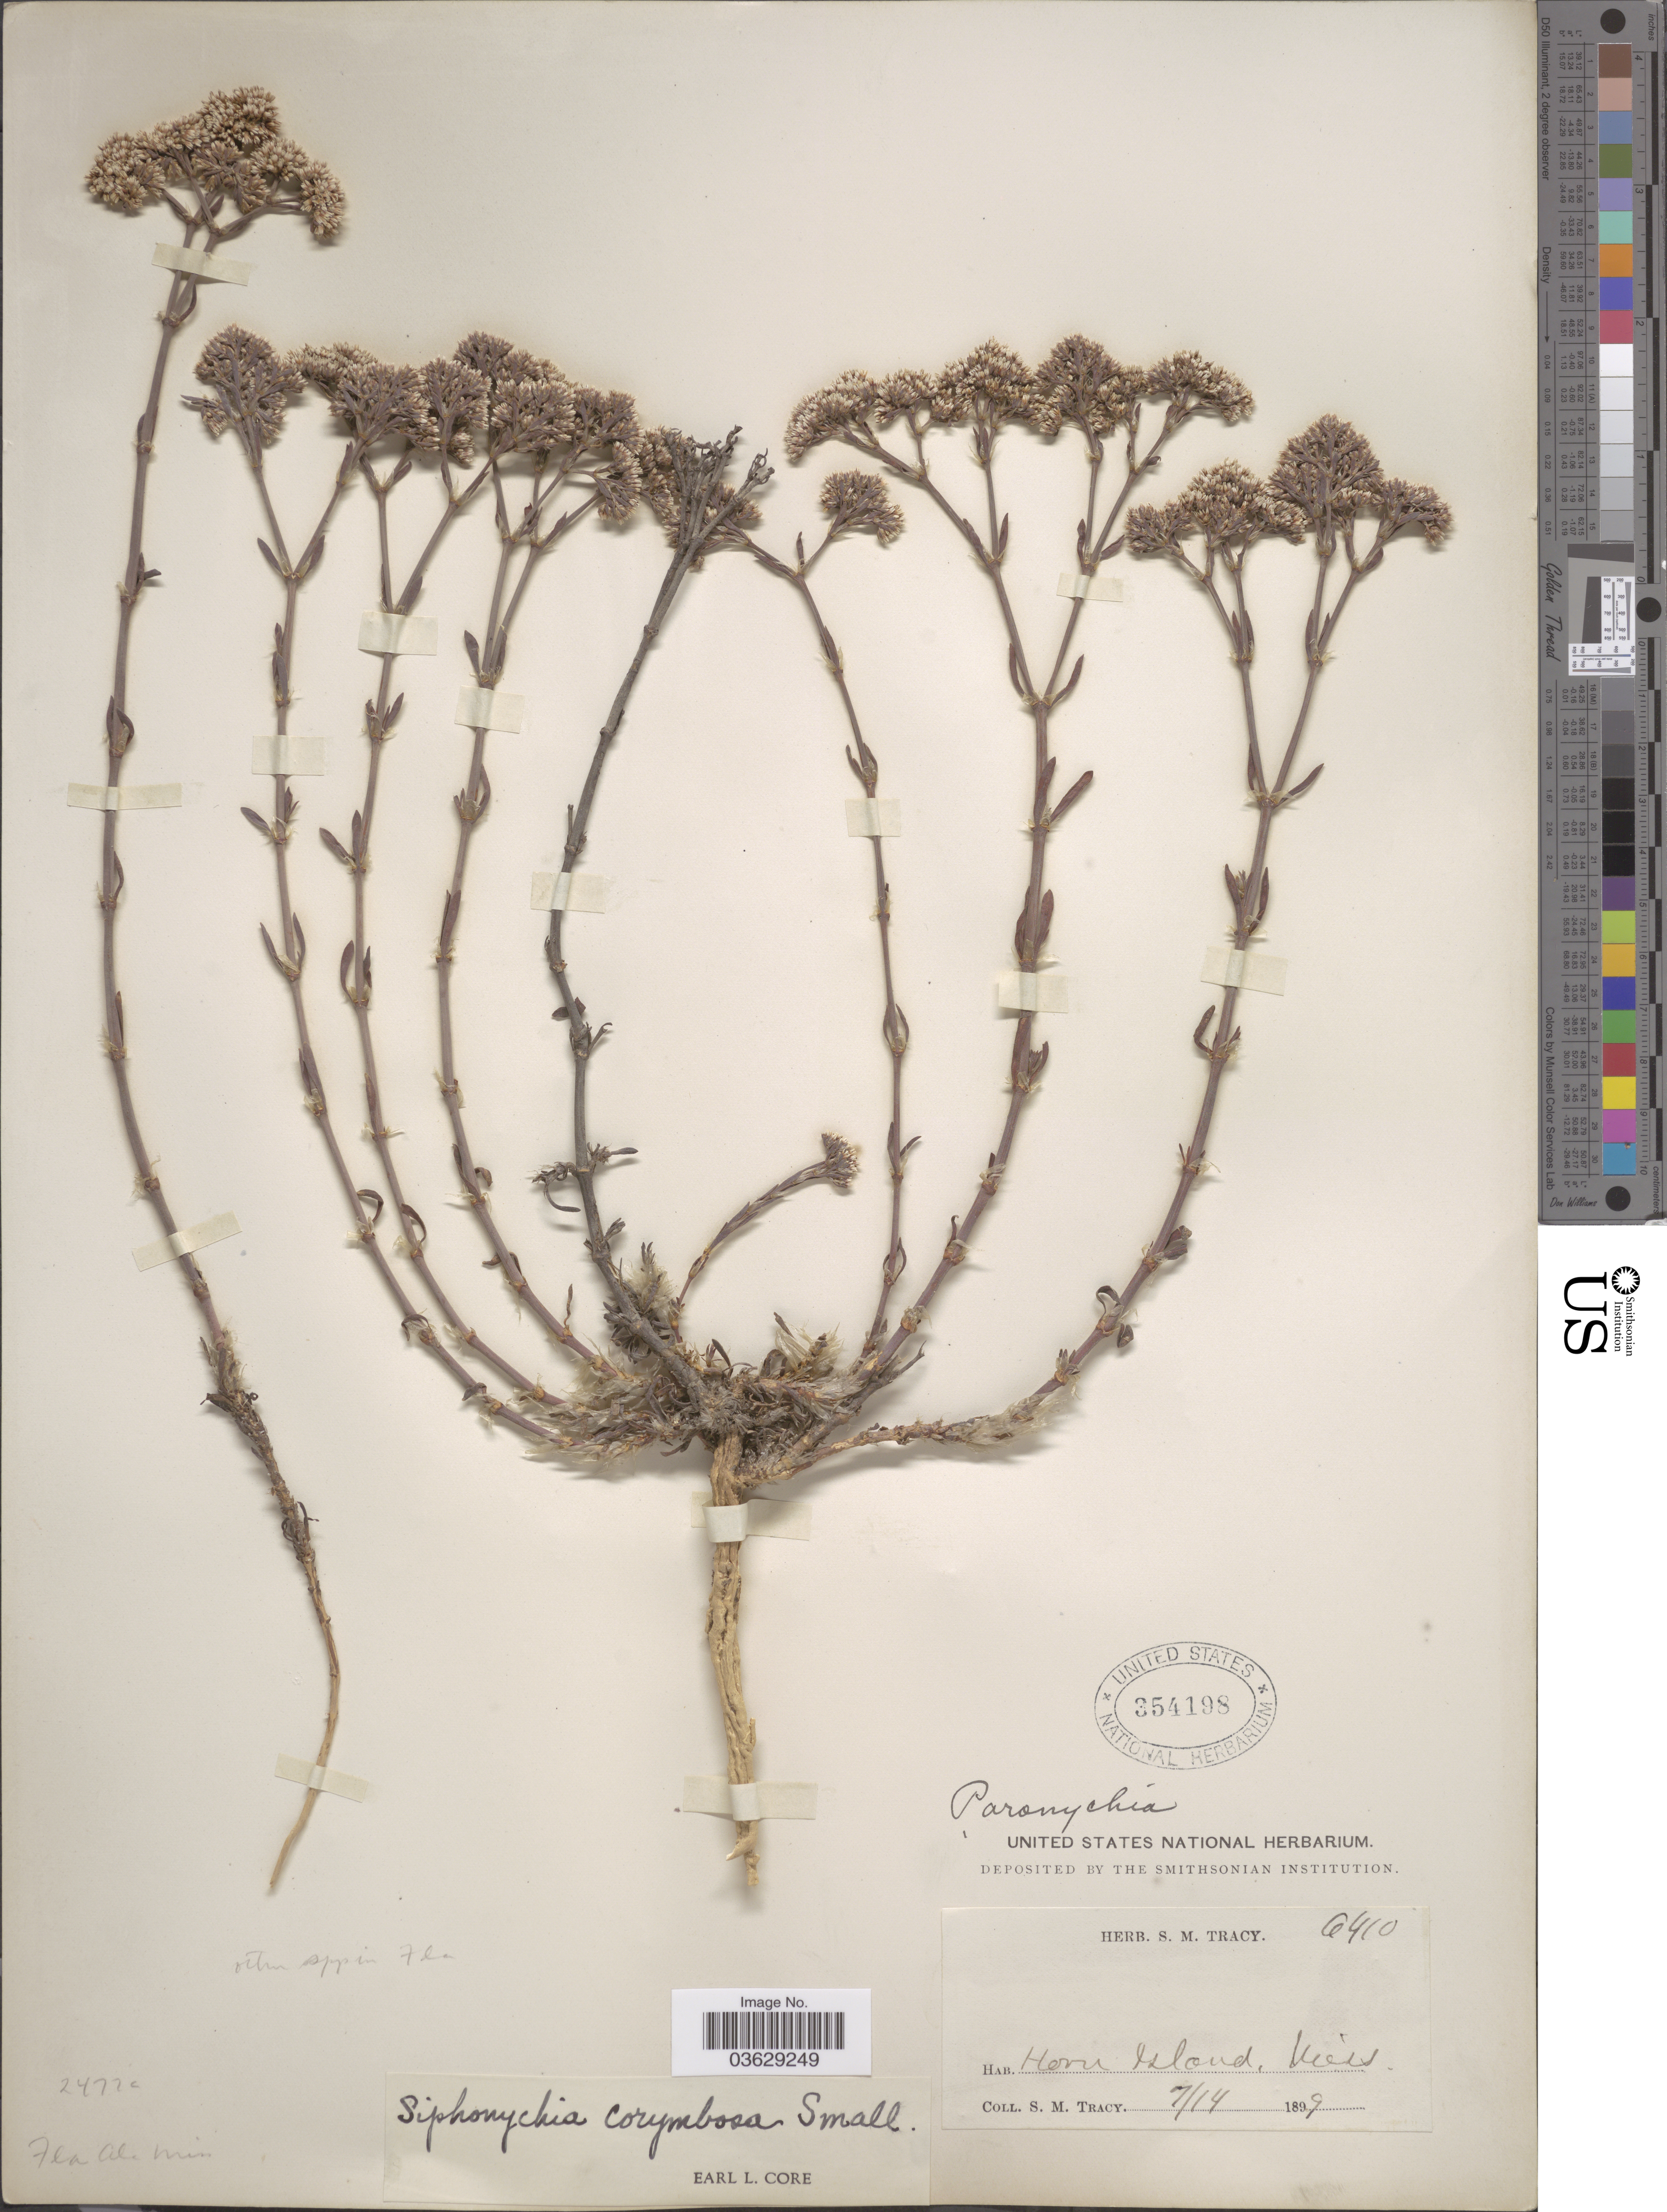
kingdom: Plantae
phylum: Tracheophyta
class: Magnoliopsida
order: Caryophyllales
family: Caryophyllaceae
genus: Paronychia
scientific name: Paronychia erecta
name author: (Chapm.) Shinners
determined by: Strong, Mark T., (BOT), Smithsonian Institution - National Museum of Natural History (UNITED STATES)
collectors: S. M. Tracy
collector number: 6410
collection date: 1899-07-14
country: United States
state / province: Mississippi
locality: Horn Island.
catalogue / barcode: US 354198